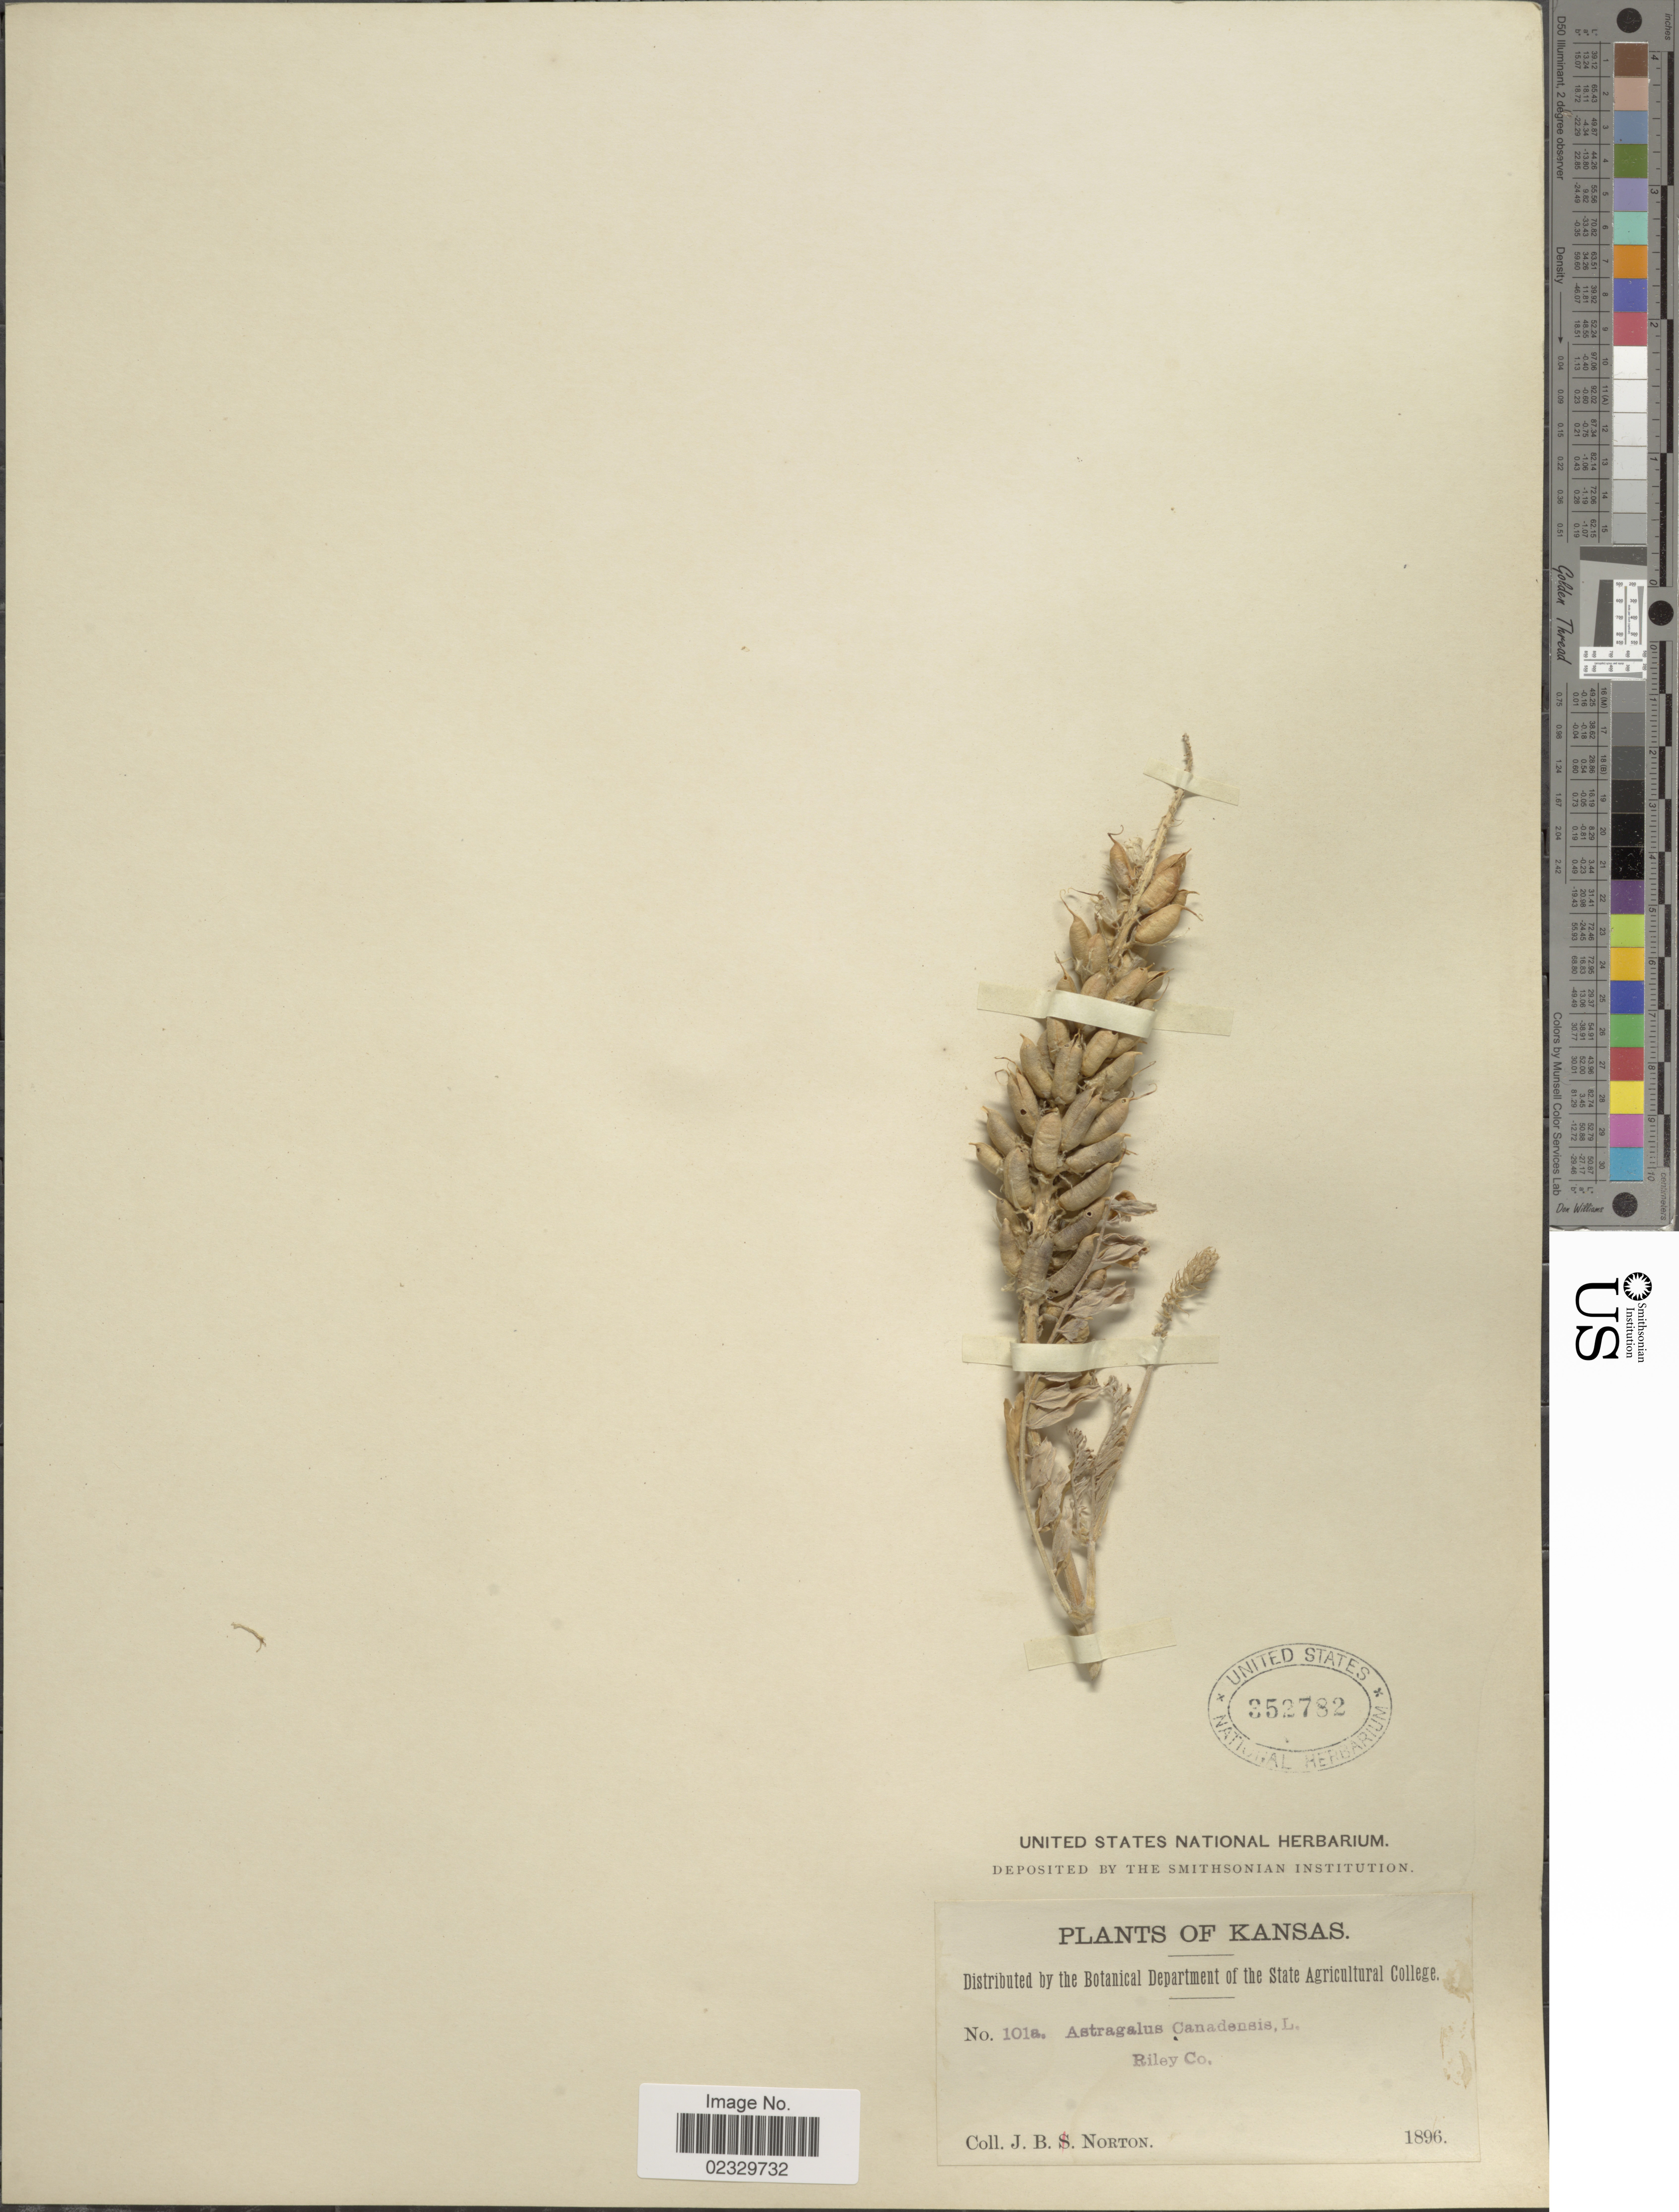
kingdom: Plantae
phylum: Tracheophyta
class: Magnoliopsida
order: Fabales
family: Fabaceae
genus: Astragalus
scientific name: Astragalus canadensis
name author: L.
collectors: J. B. Norton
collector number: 101a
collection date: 1896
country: United States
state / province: Kansas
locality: Riley Co.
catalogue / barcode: US 352782